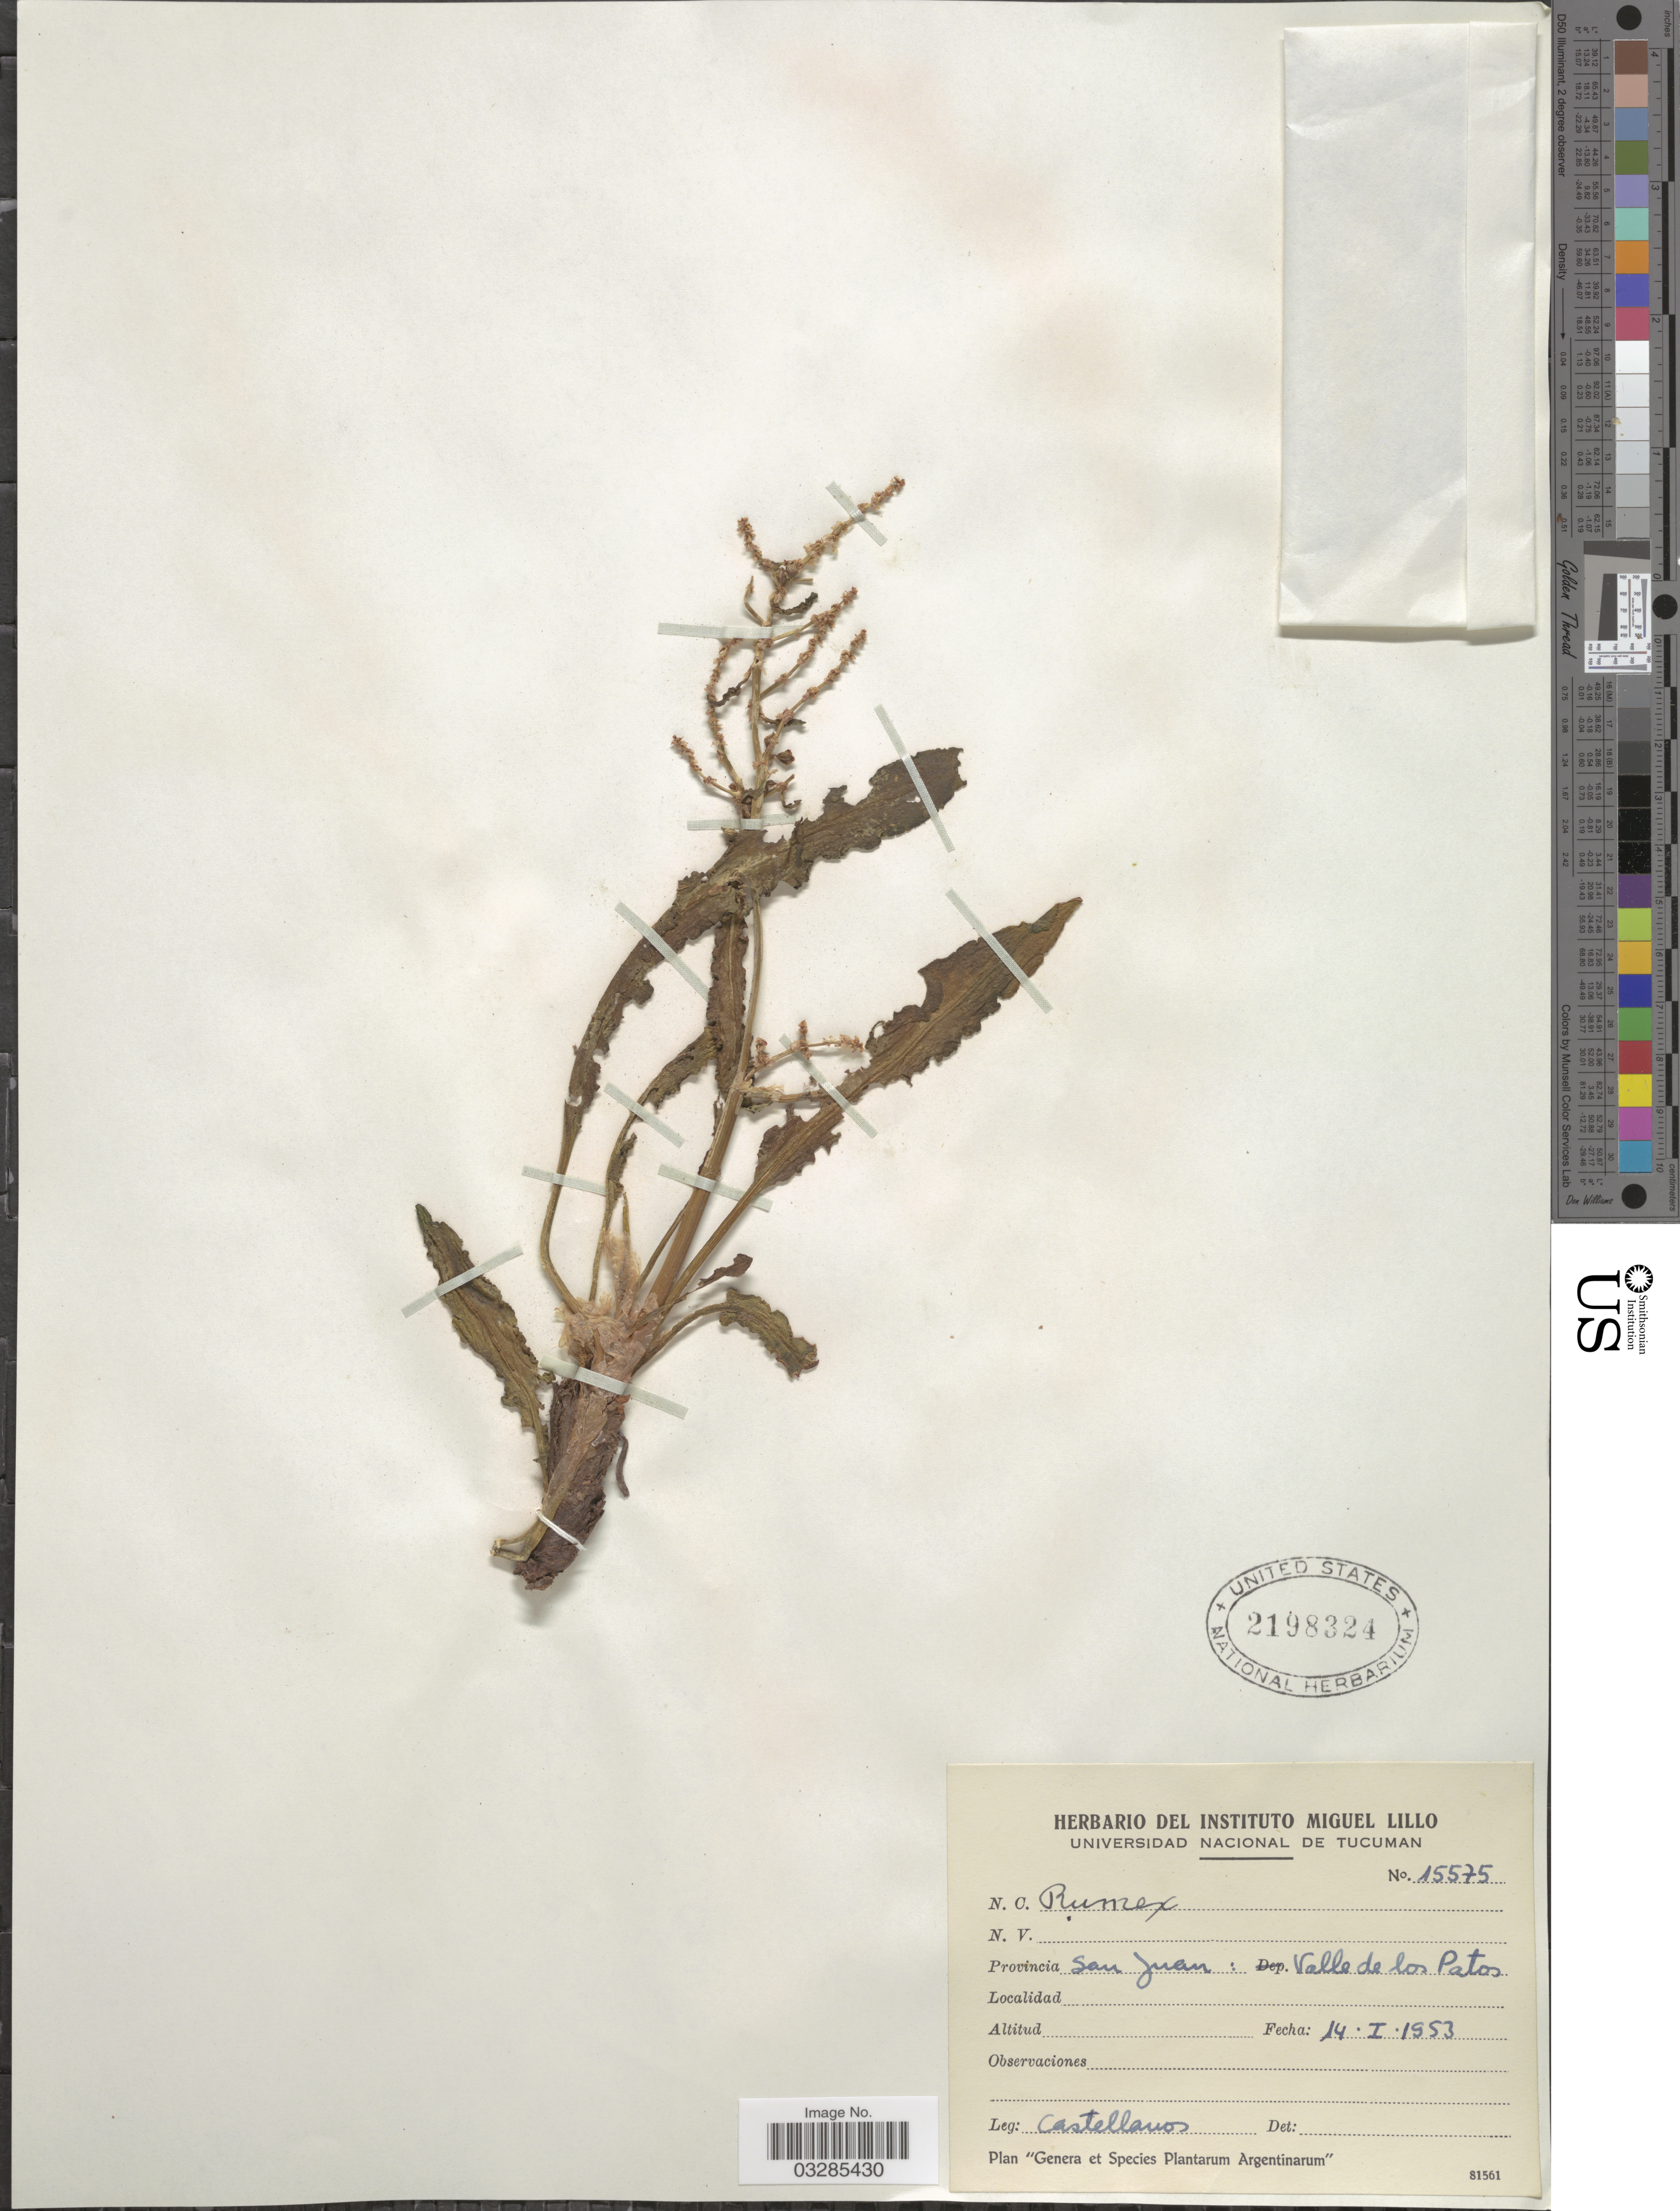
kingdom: Plantae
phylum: Tracheophyta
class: Magnoliopsida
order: Caryophyllales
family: Polygonaceae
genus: Rumex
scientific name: Rumex sp.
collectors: -- Castellanos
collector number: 15575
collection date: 1953-01-14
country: Argentina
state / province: San Juan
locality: Valle de los Patos.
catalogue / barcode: US 2198324